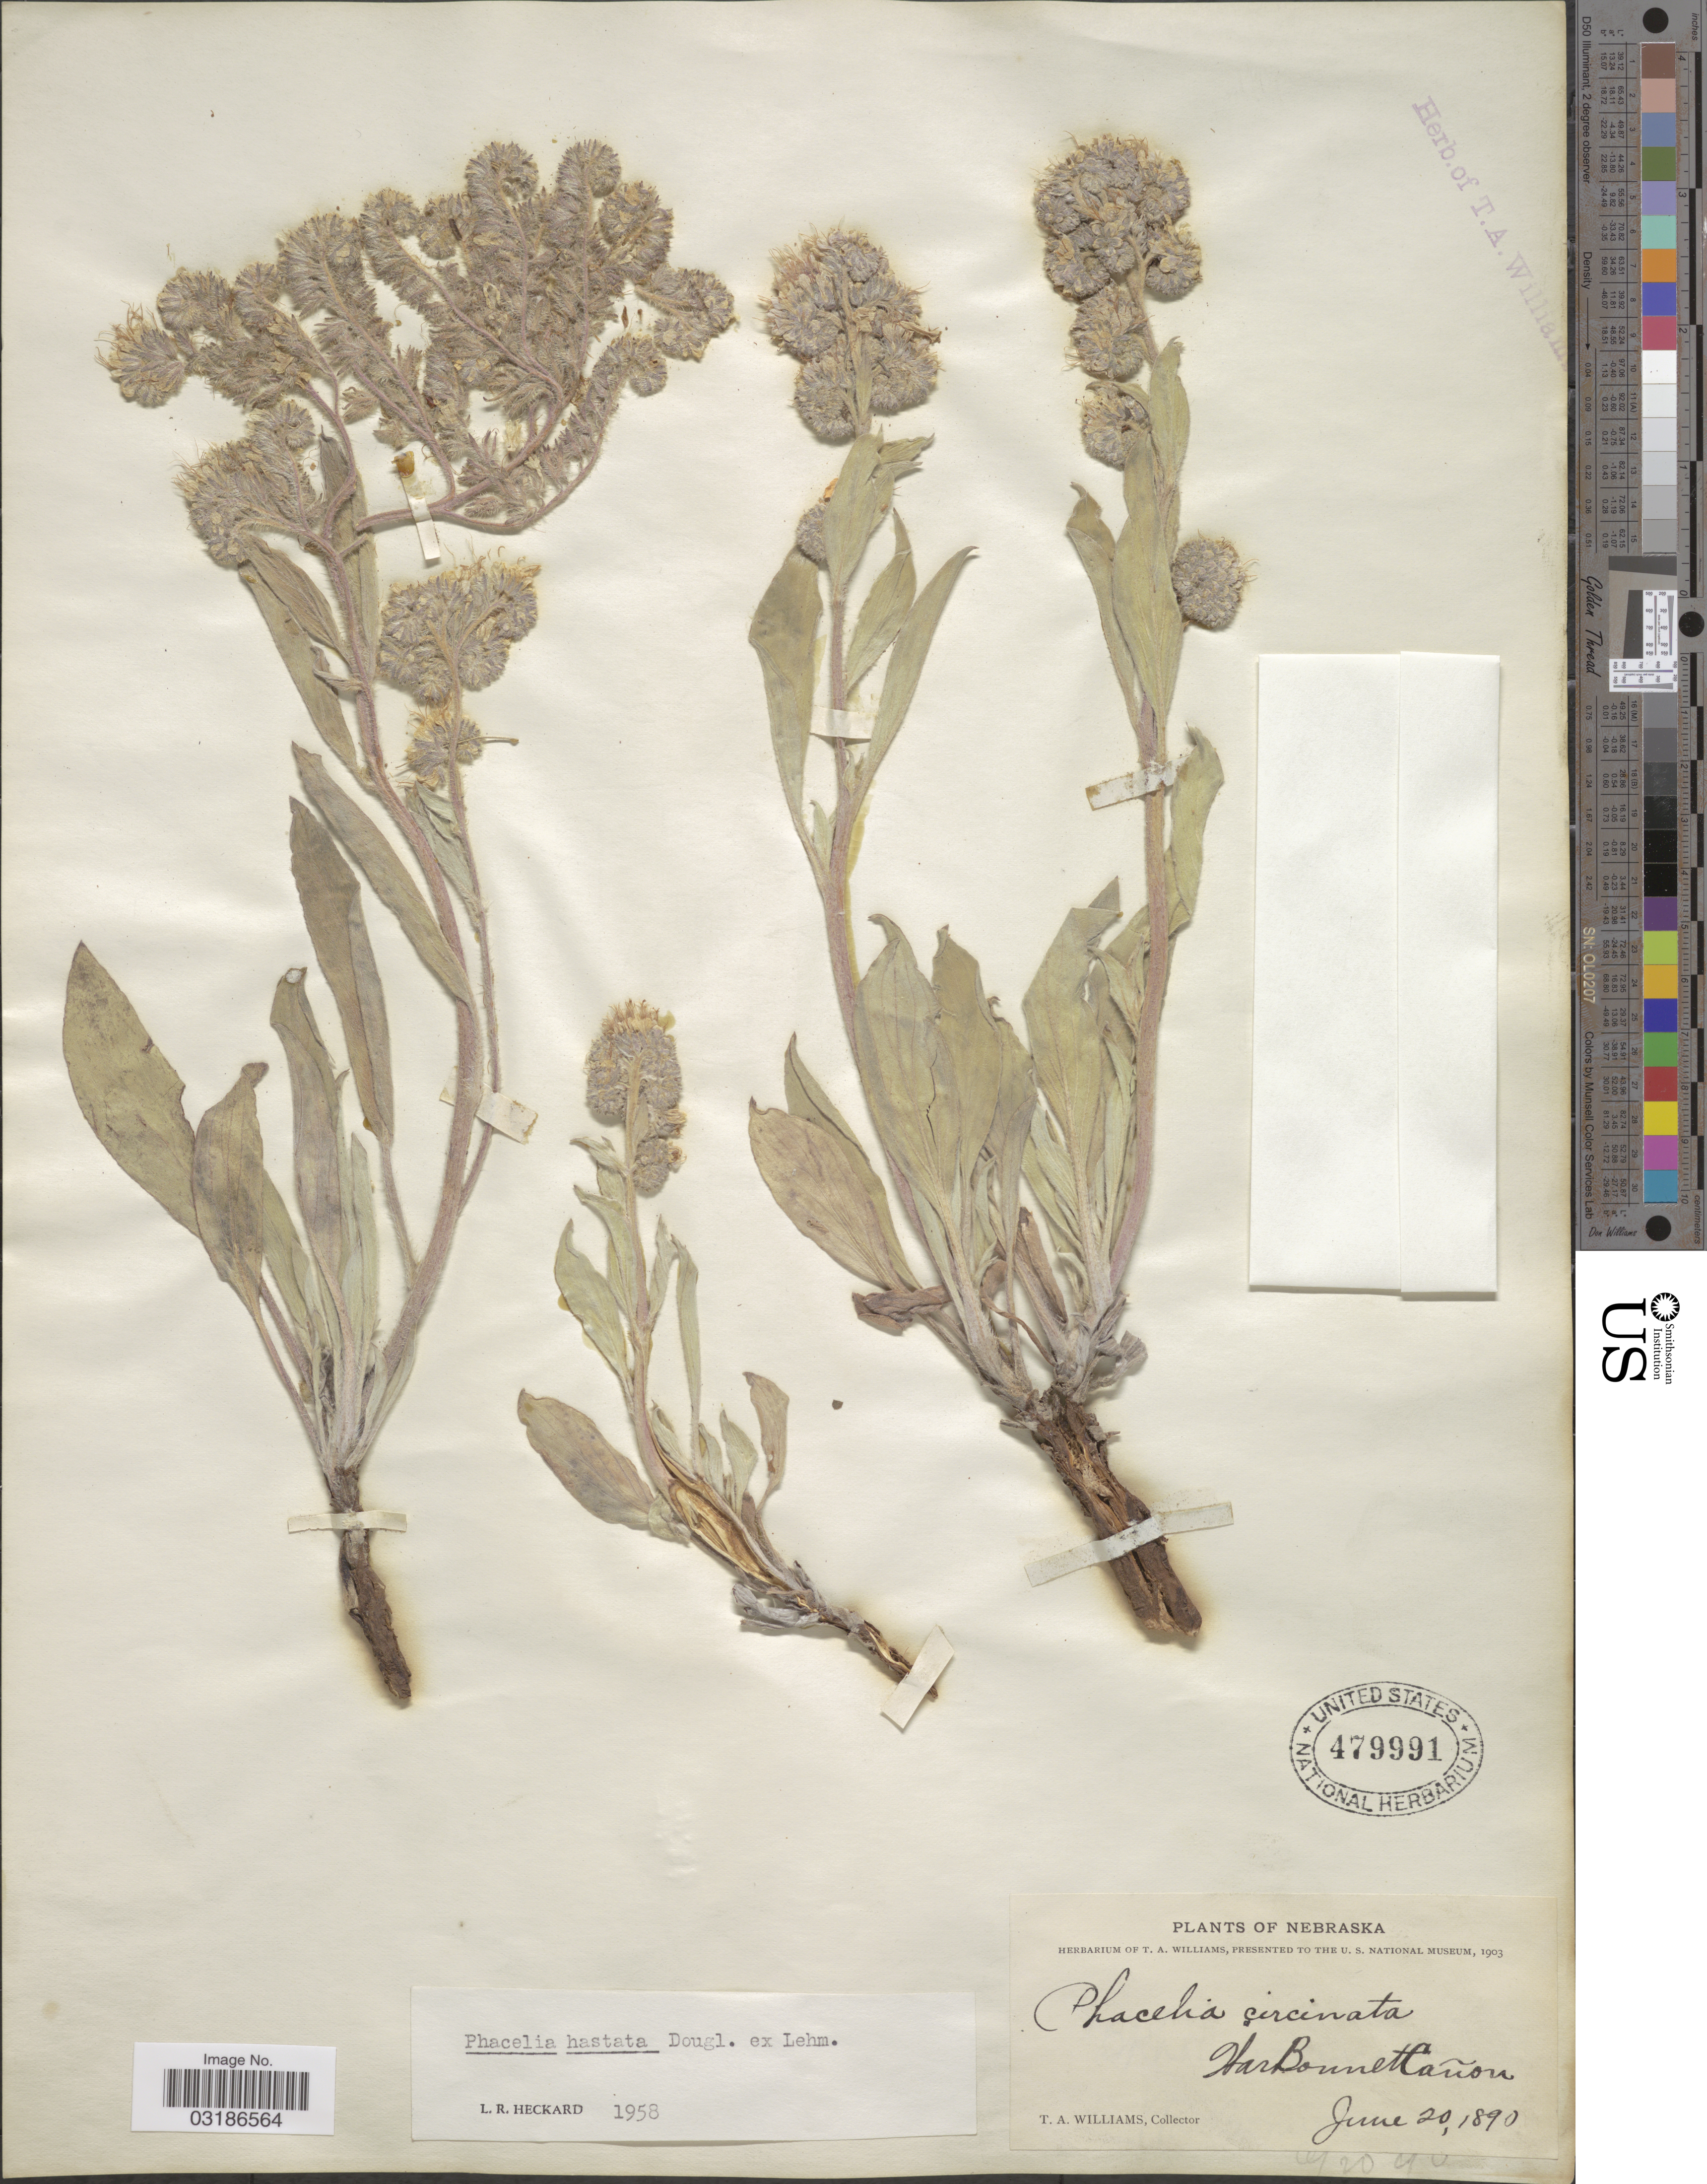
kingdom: Plantae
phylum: Tracheophyta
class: Magnoliopsida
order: Boraginales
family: Hydrophyllaceae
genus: Phacelia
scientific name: Phacelia hastata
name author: Douglas ex Lehm.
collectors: T. Williams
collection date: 1890-06-20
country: United States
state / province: Nebraska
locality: War Bonnet Cañon.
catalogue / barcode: US 479991